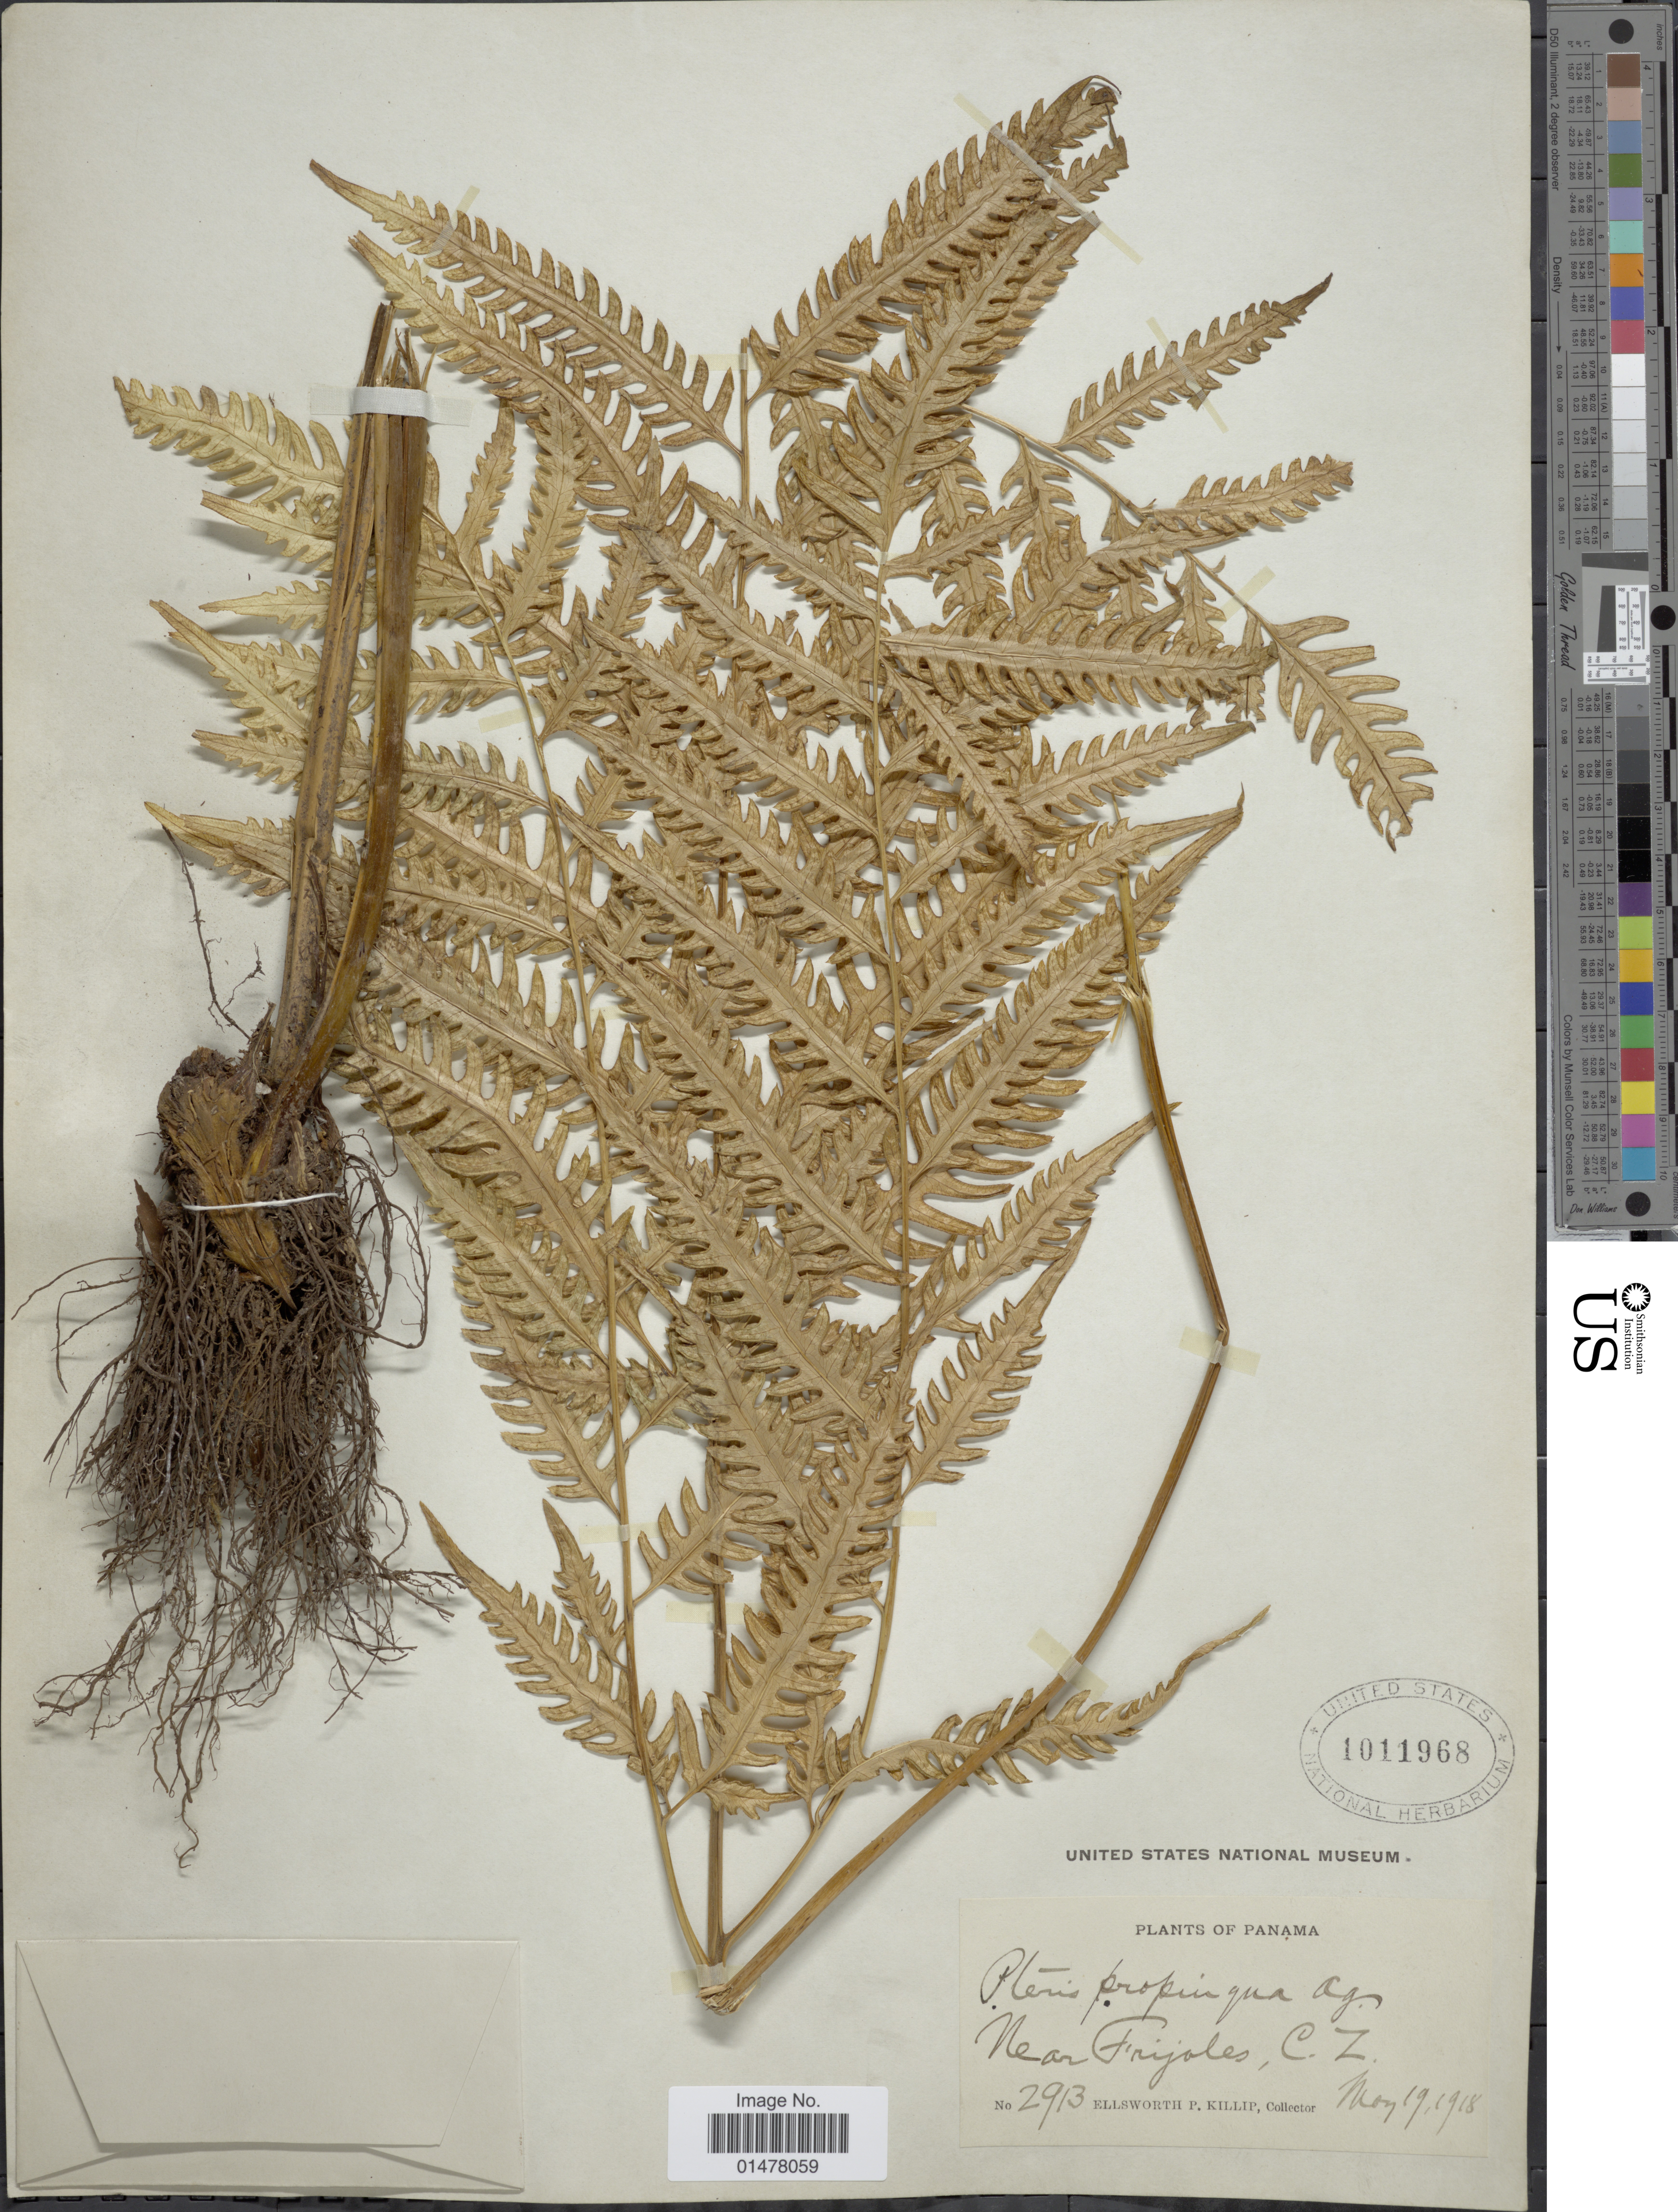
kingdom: Plantae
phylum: Tracheophyta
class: Polypodiopsida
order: Polypodiales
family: Pteridaceae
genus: Pteris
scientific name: Pteris propinqua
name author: J. Agardh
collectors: E. P. Killip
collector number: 2913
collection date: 1918-05-19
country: Panama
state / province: Colón / Panamá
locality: Plants of Panama, near Frijoles, C.Z.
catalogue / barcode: US 1011968